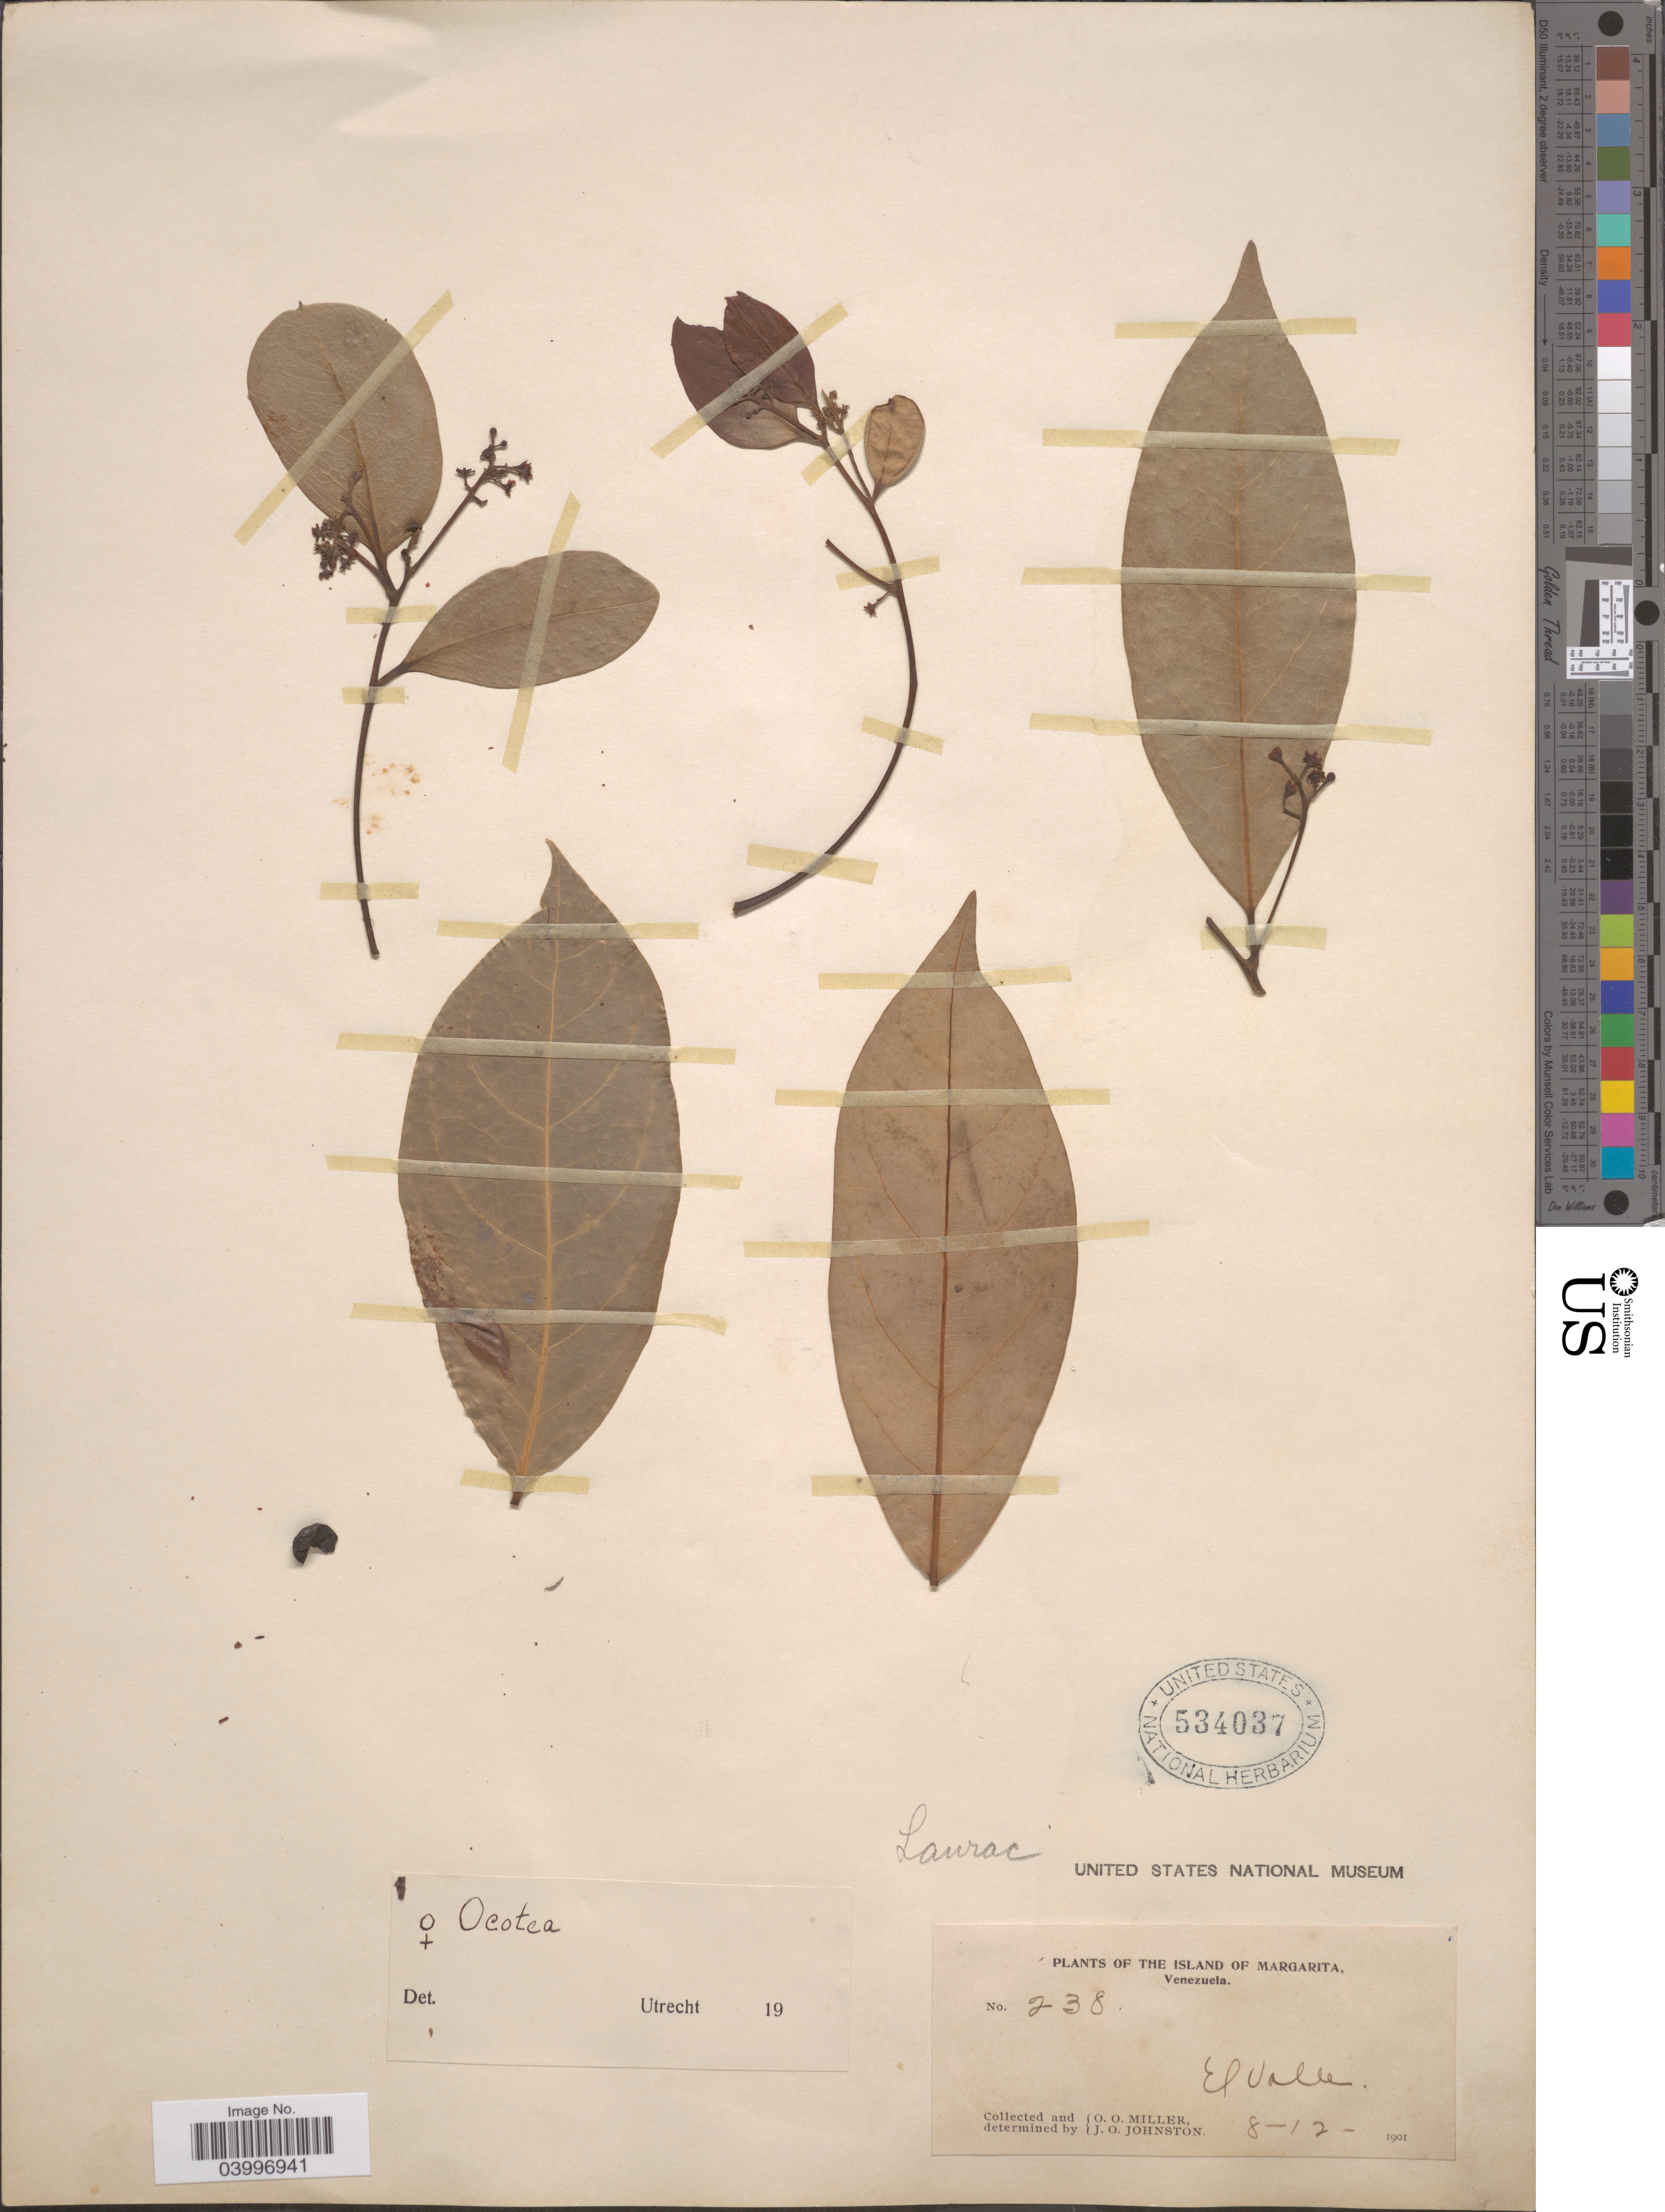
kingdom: Plantae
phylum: Tracheophyta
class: Magnoliopsida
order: Laurales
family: Lauraceae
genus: Ocotea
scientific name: Ocotea sp.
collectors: O. O. Miller & J. Johnston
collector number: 238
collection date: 1901-12-08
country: Venezuela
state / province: Nueva Esparta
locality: Island of Margarita. El Valle.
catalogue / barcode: US 534037